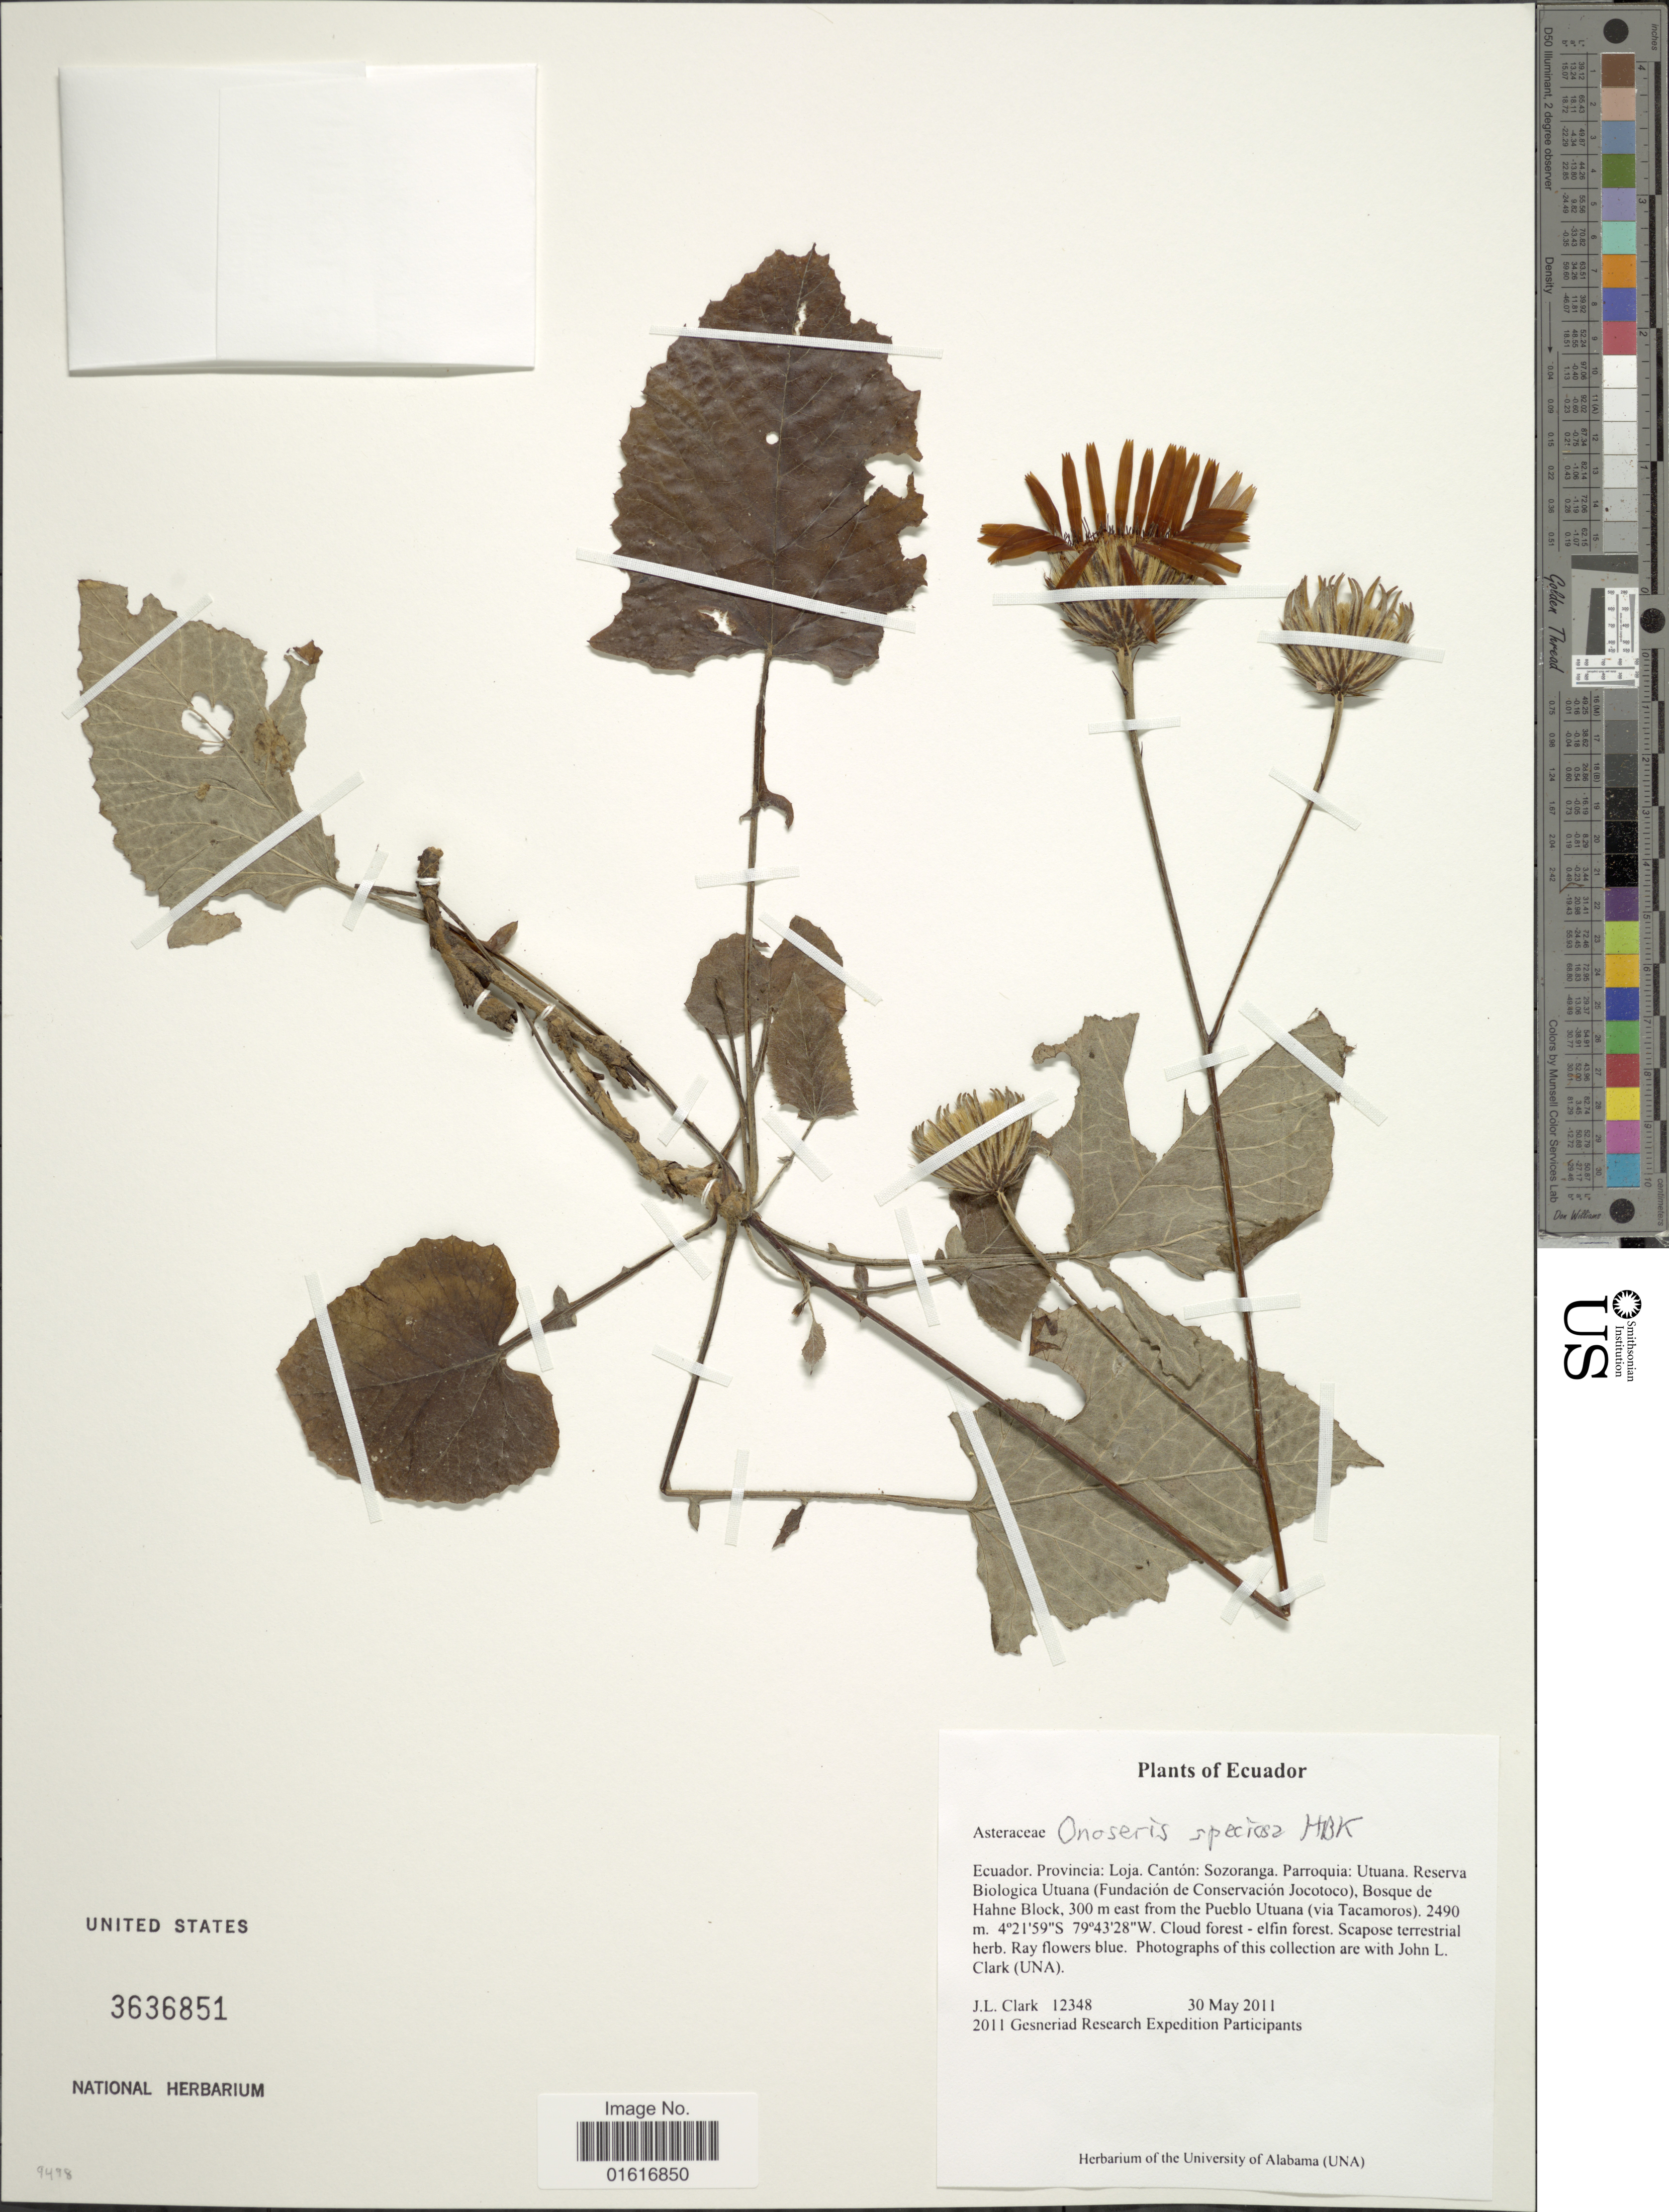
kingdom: Plantae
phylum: Tracheophyta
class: Magnoliopsida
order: Asterales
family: Asteraceae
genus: Onoseris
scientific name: Onoseris speciosa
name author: Kunth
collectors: J. L. Clark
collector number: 12348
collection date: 2011-05-30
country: Ecuador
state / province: Loja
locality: Canton: Sozoranga. Parroquia: Utuana. Reserva Biologica Utuana (Foundacion de Conservacion Jocotoco). Bosque de Hahne Block, 300 m east from the Pueblo Utuana (via Tacamoros)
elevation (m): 2490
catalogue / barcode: US 3636851